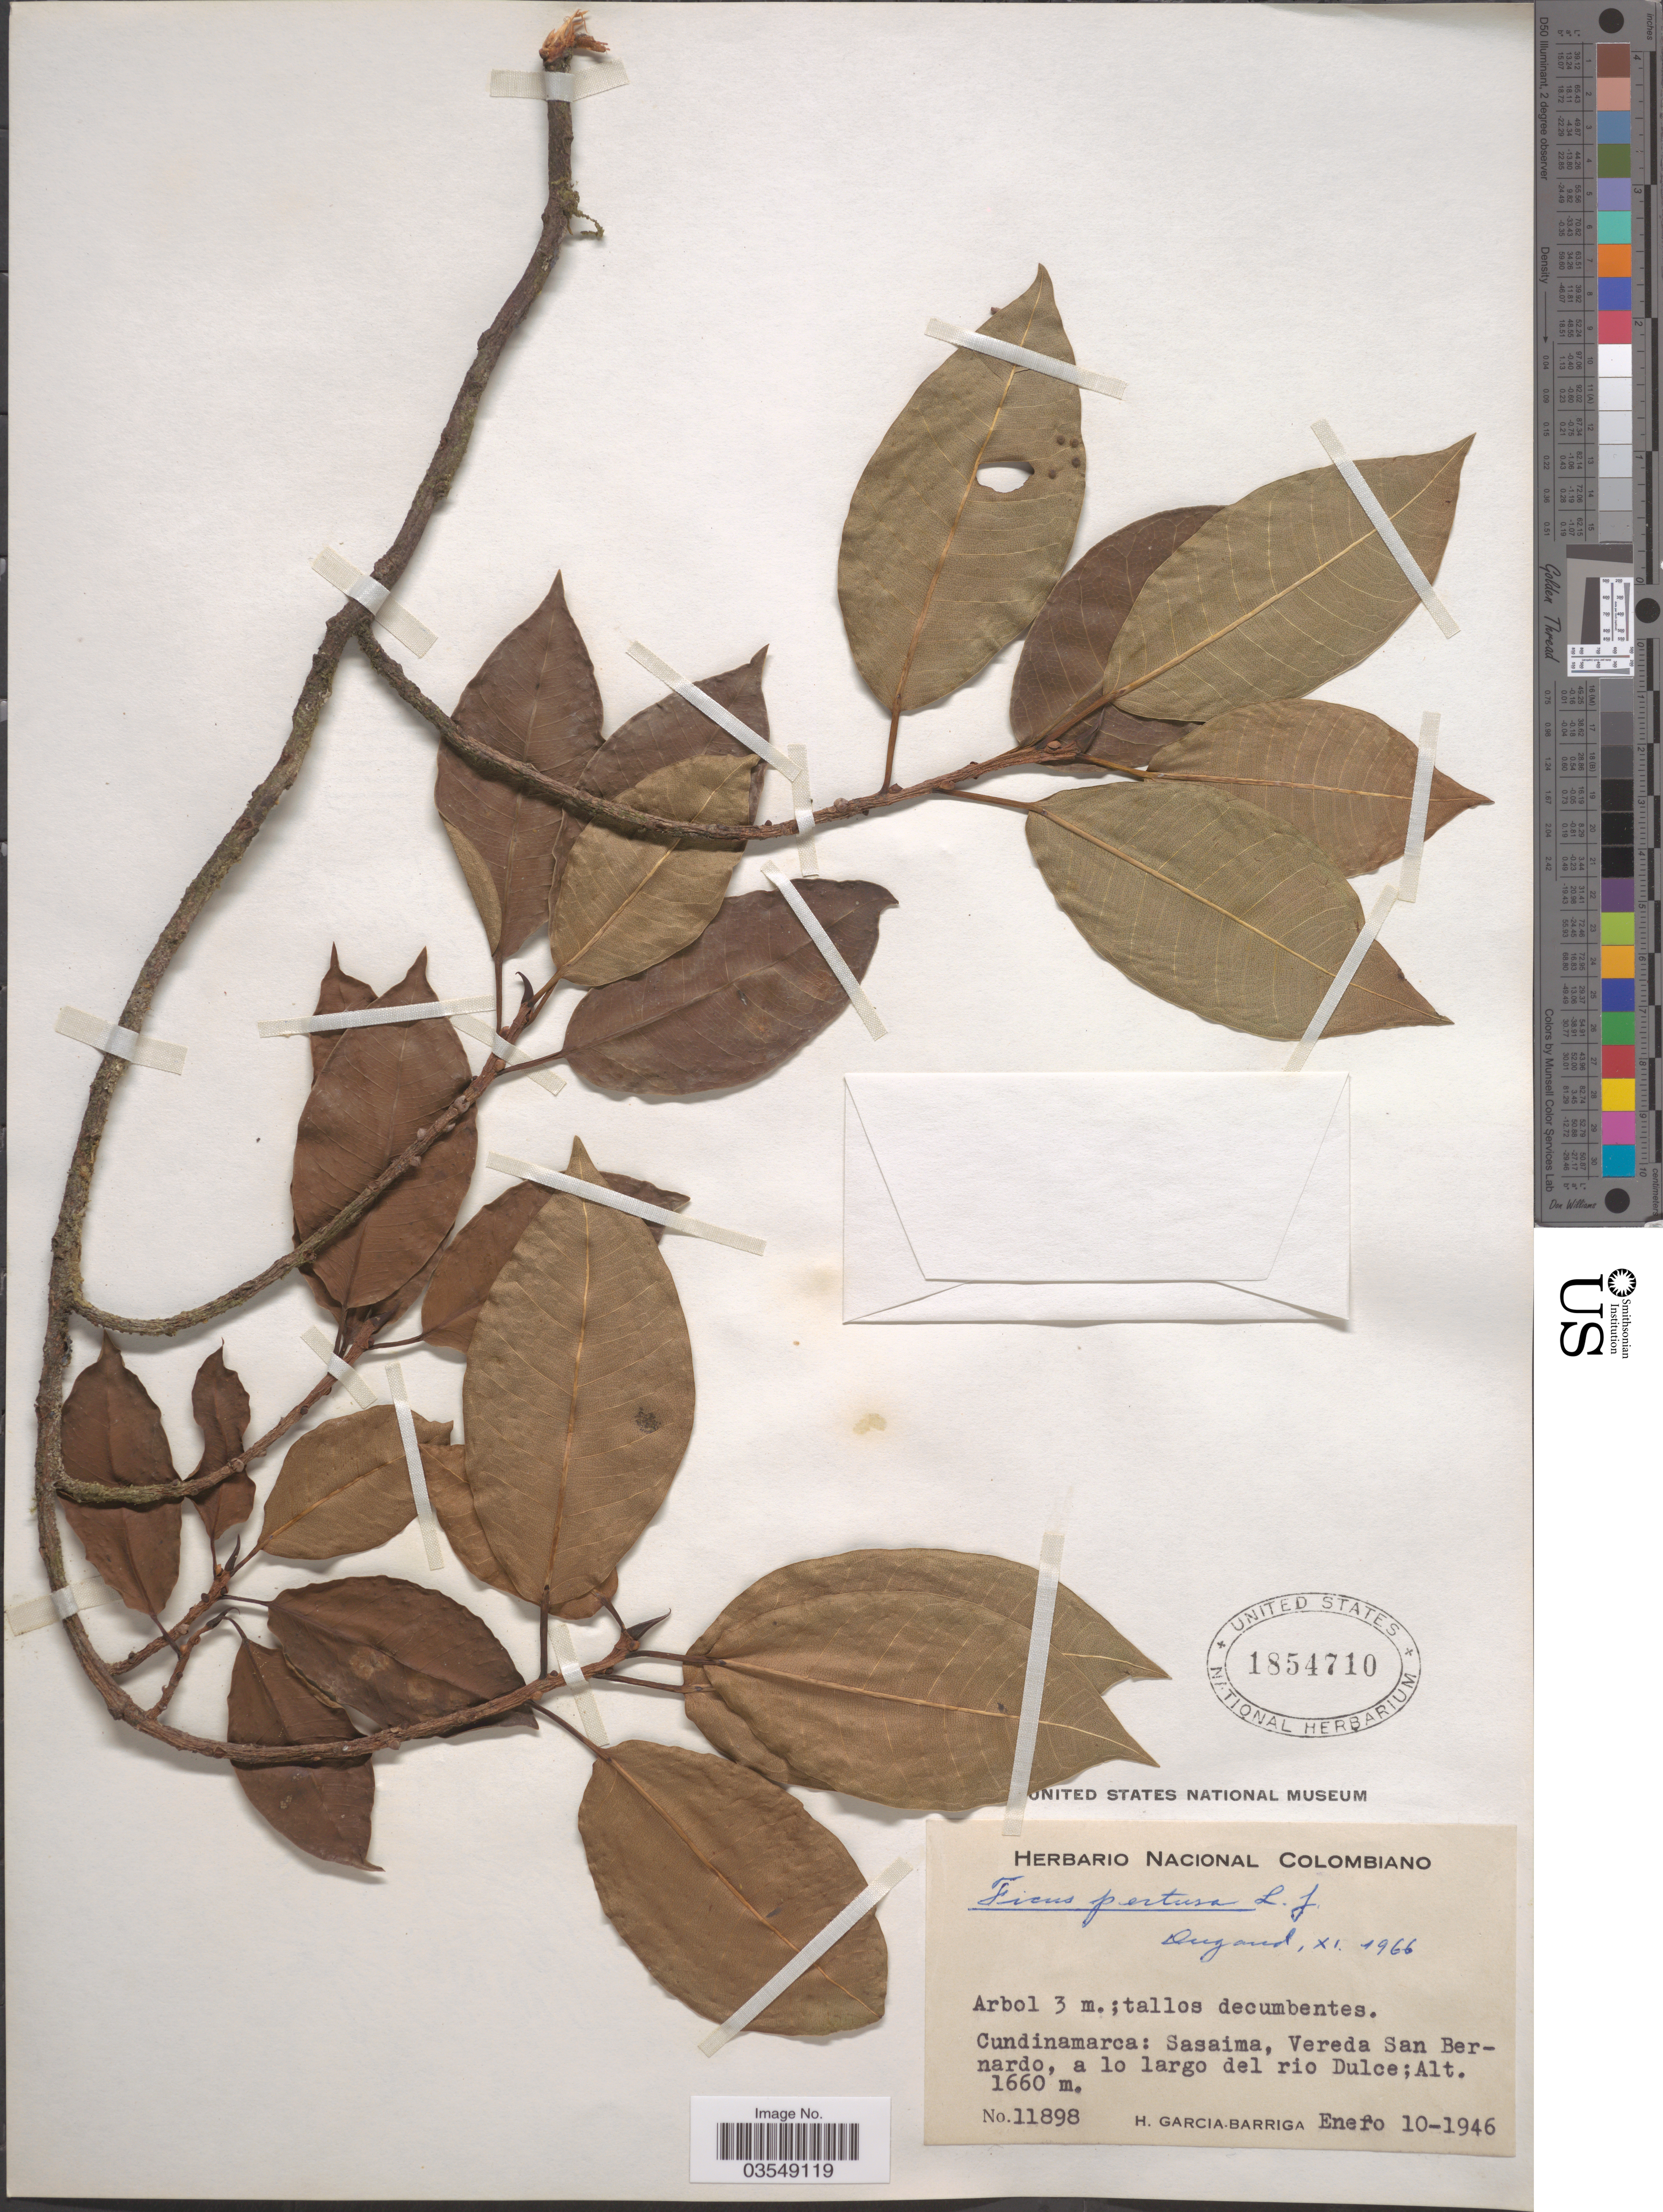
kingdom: Plantae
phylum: Tracheophyta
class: Magnoliopsida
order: Rosales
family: Moraceae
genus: Ficus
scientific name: Ficus pertusa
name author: L. f.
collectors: H. García Barriga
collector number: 11898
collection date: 1946-01-10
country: Colombia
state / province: Cundinamarca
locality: Sasaima, Vereda San Bernardo, a lo largo del rio Dulce.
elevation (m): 1660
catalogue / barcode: US 1854710